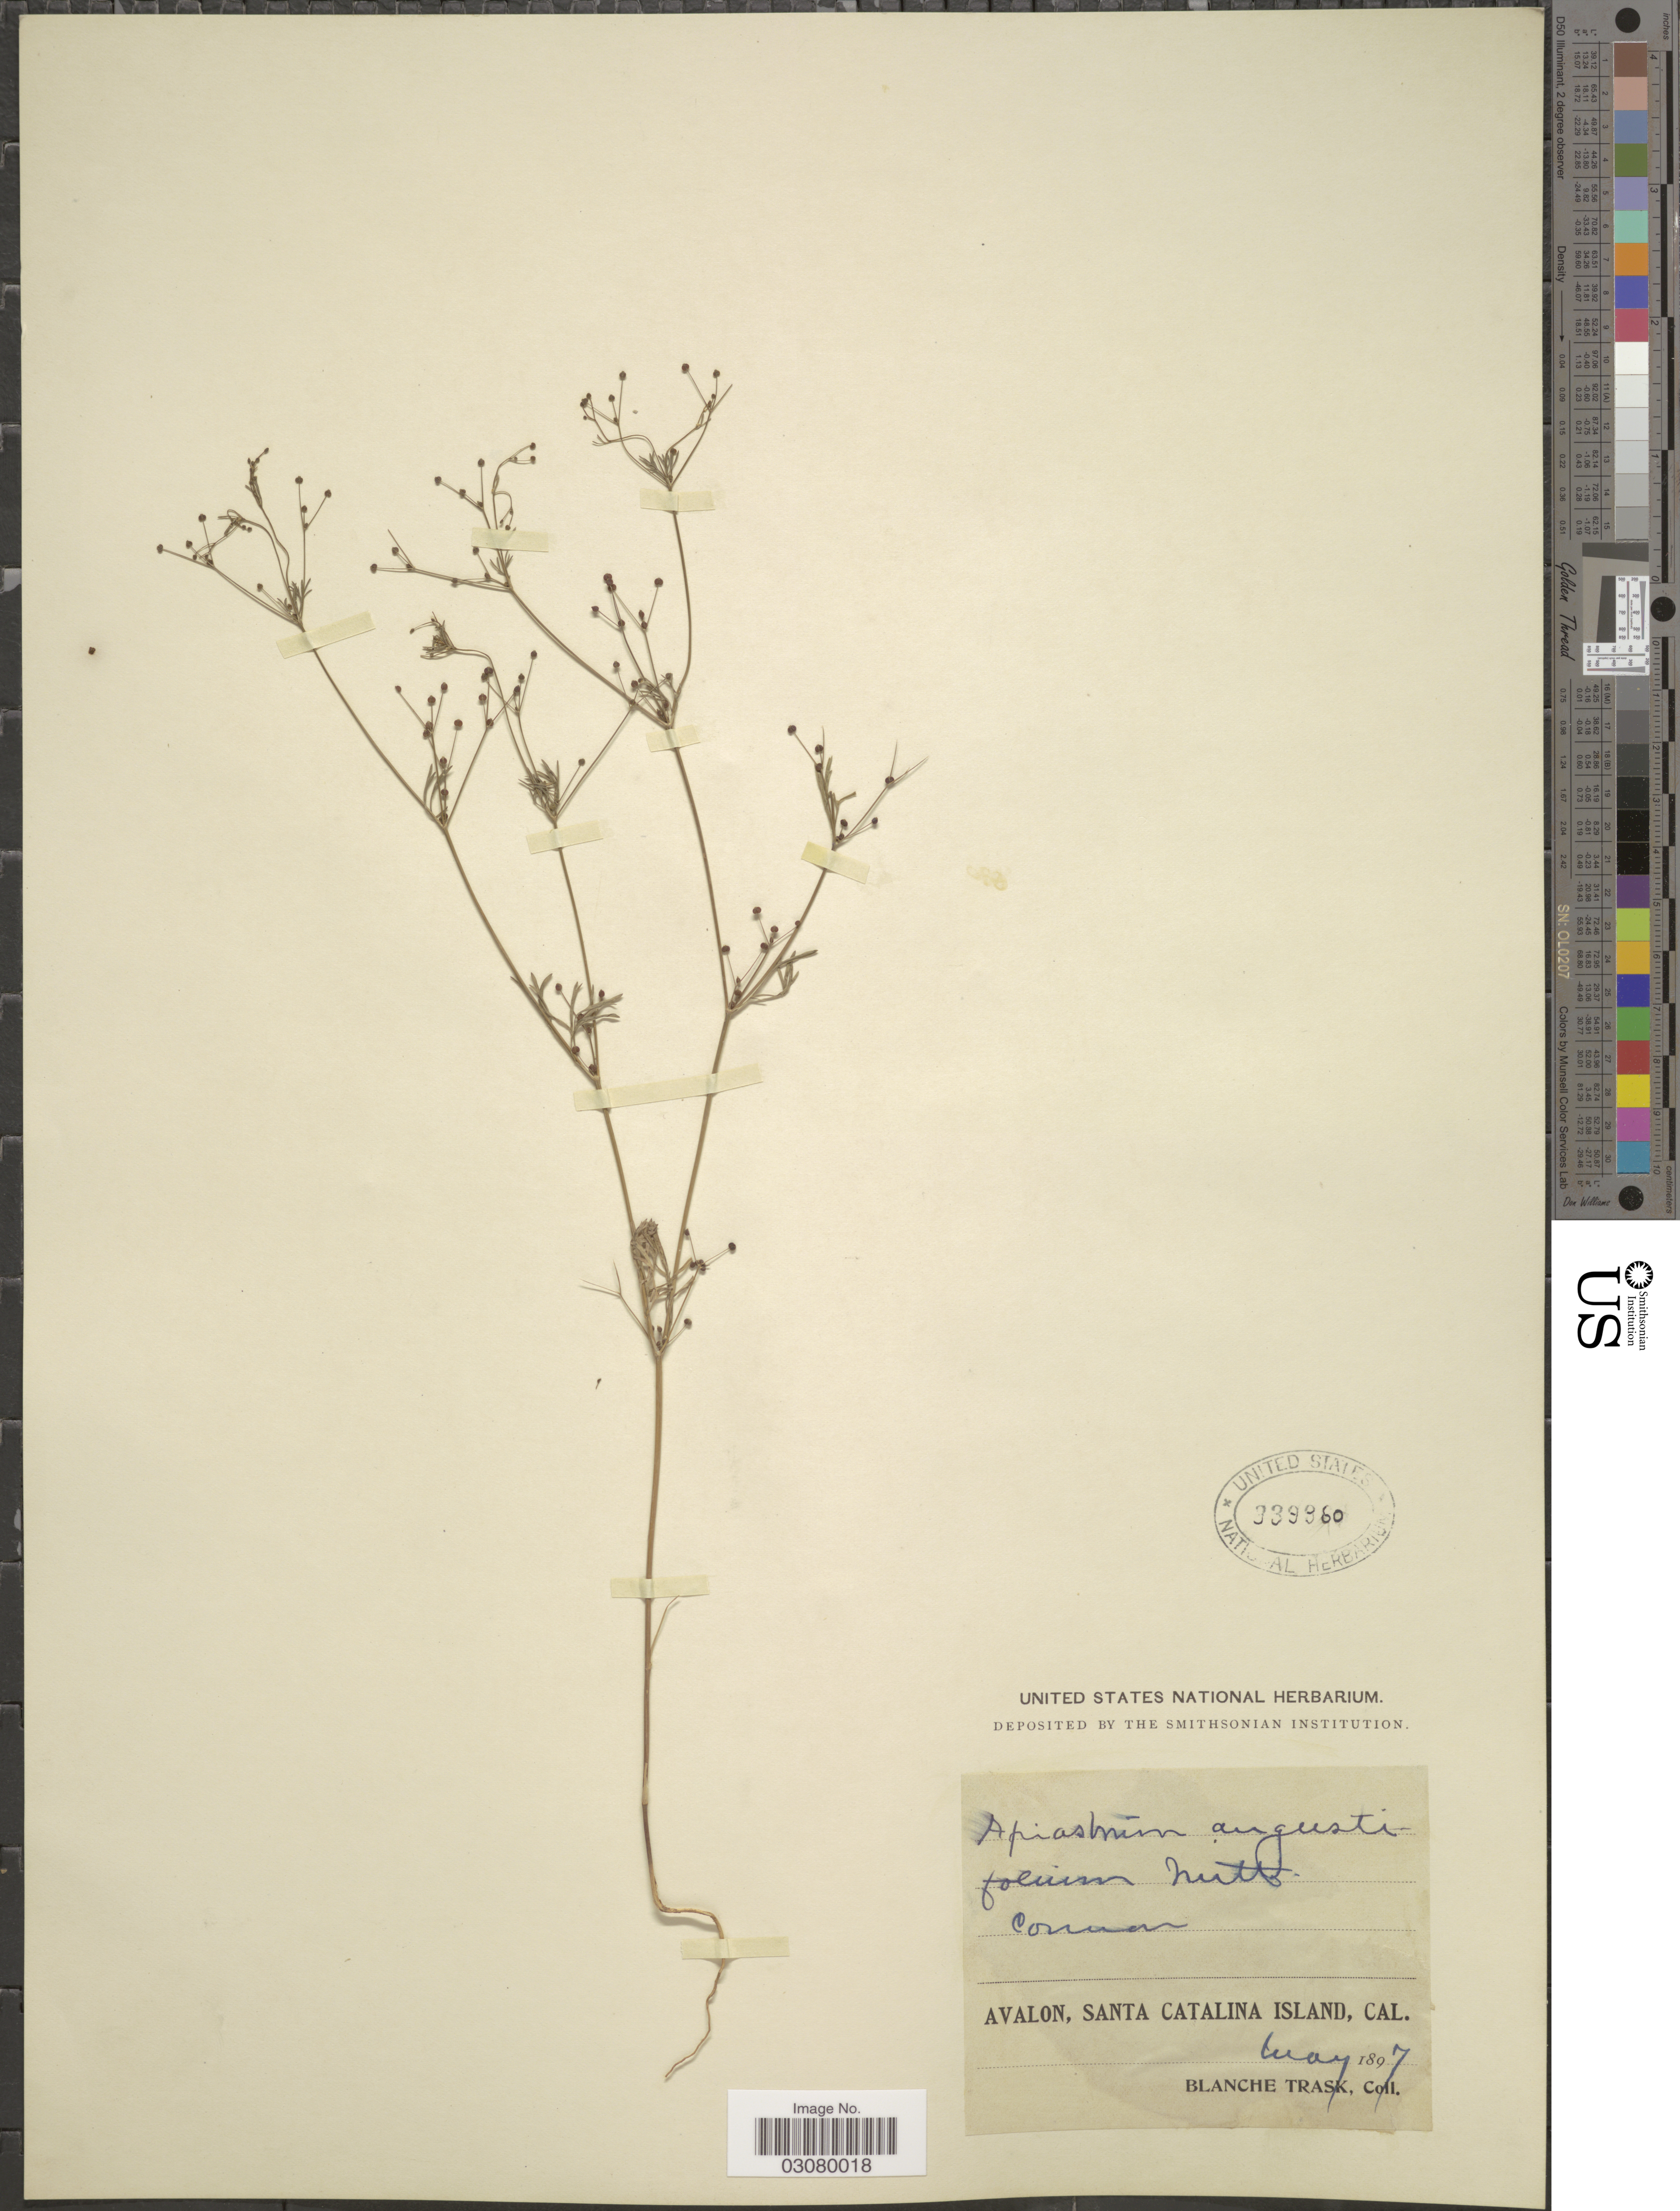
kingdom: Plantae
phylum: Tracheophyta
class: Magnoliopsida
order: Apiales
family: Apiaceae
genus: Apiastrum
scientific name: Apiastrum angustifolium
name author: Nutt.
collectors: B. Trask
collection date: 1897-05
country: United States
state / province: California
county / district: Los Angeles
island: Santa Catalina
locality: Avalon, Santa Catalina Island, Cal.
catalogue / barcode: US 339960